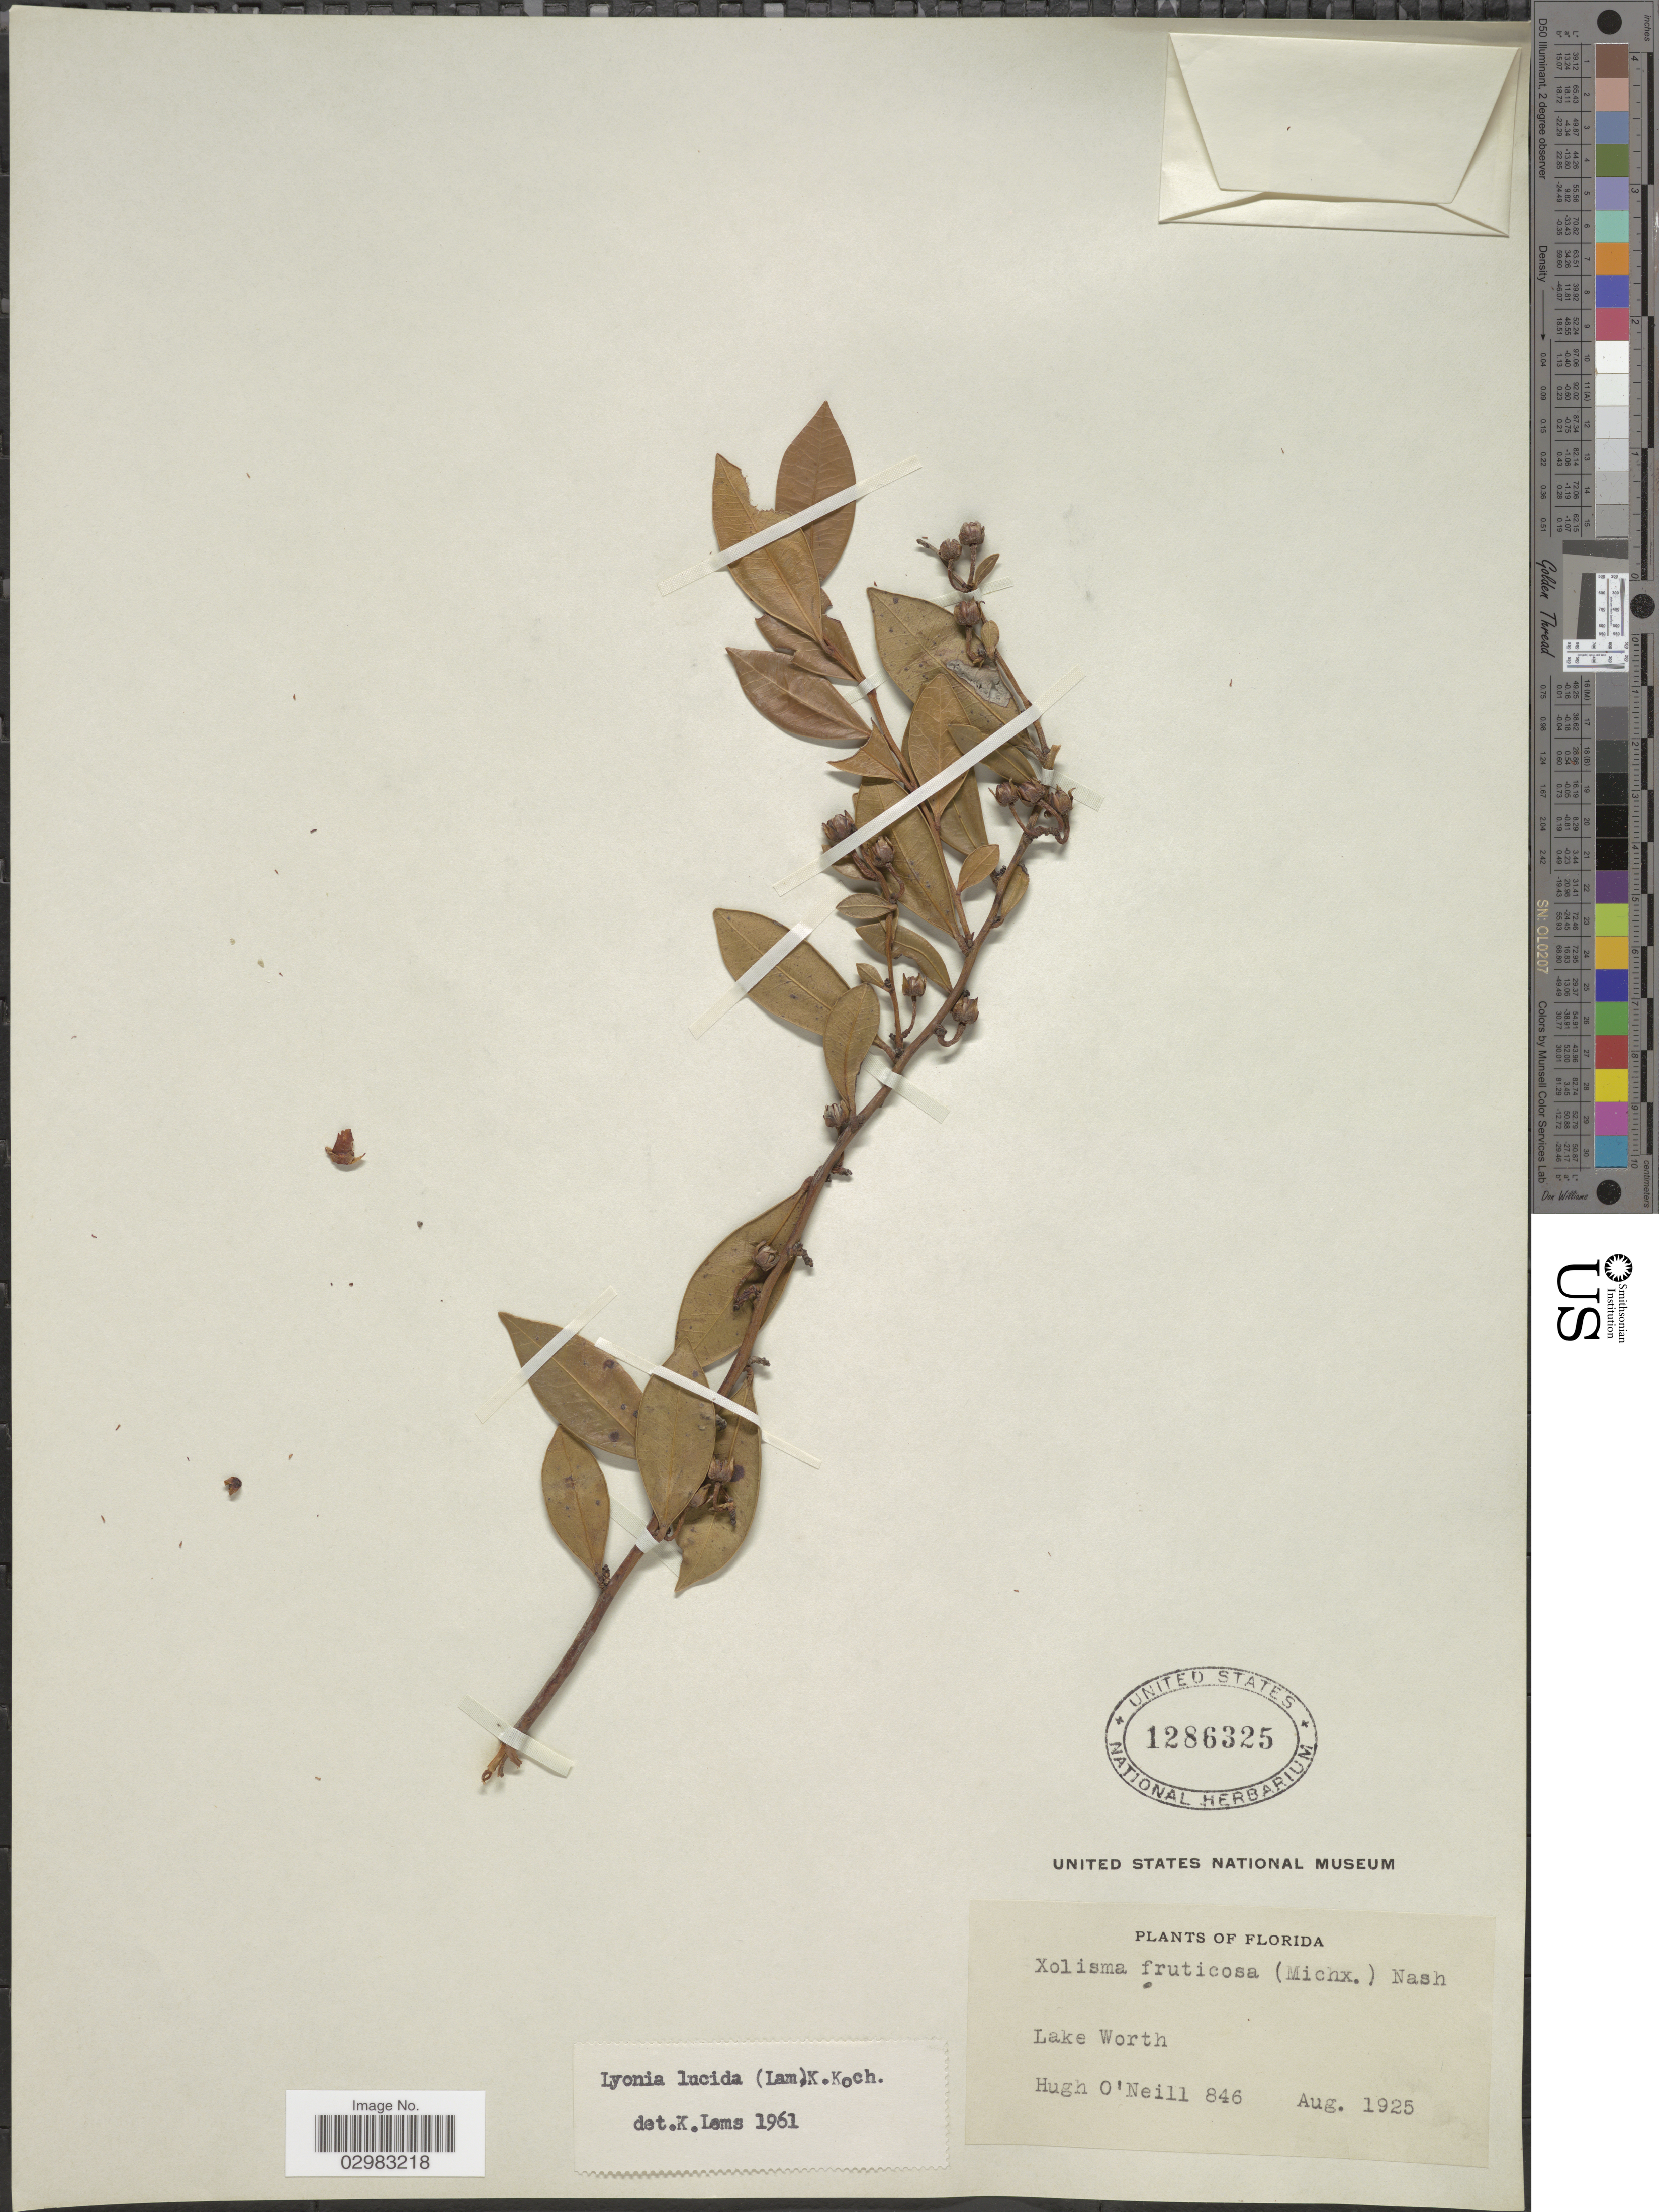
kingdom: Plantae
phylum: Tracheophyta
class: Magnoliopsida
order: Ericales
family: Ericaceae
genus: Lyonia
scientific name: Lyonia lucida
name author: K. Koch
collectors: H. O'Neill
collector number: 846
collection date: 1925-08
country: United States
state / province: Florida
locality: Lake Worth.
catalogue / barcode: US 1286325